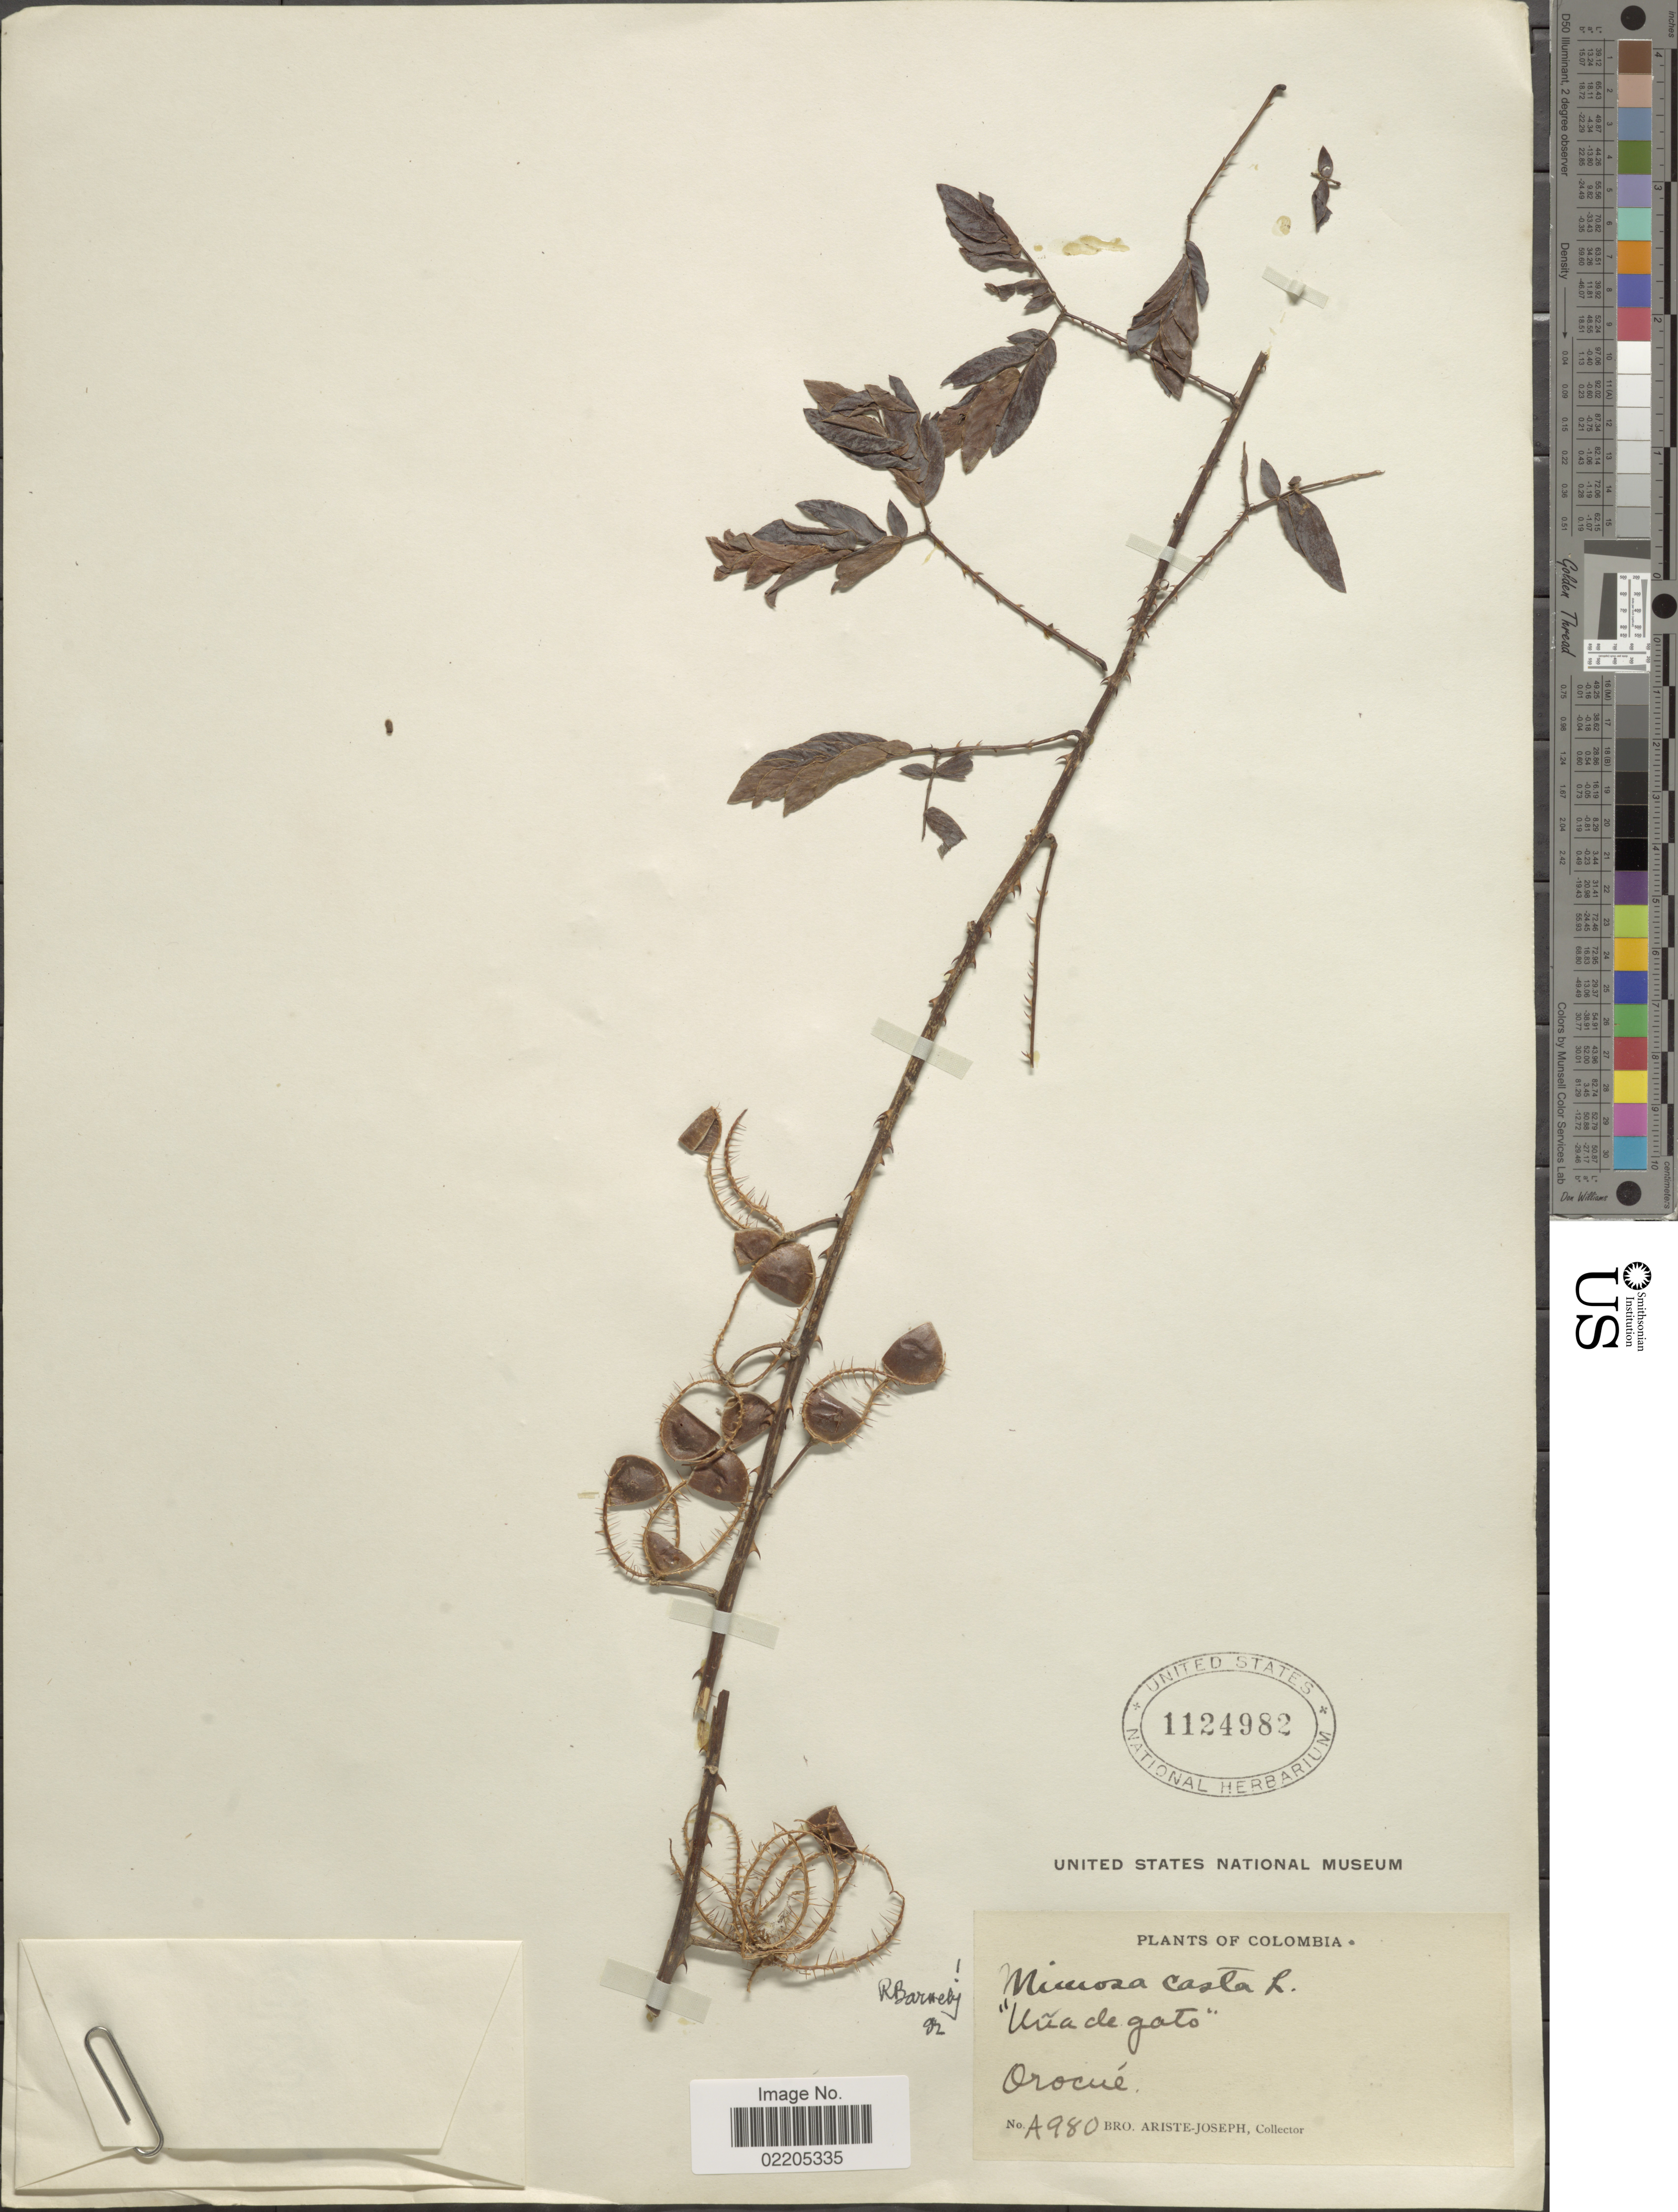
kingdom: Plantae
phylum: Tracheophyta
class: Magnoliopsida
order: Fabales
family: Fabaceae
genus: Mimosa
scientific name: Mimosa casta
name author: L.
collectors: Bro. Ariste-Joseph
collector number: A980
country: Colombia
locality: Una de gato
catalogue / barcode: US 1124982